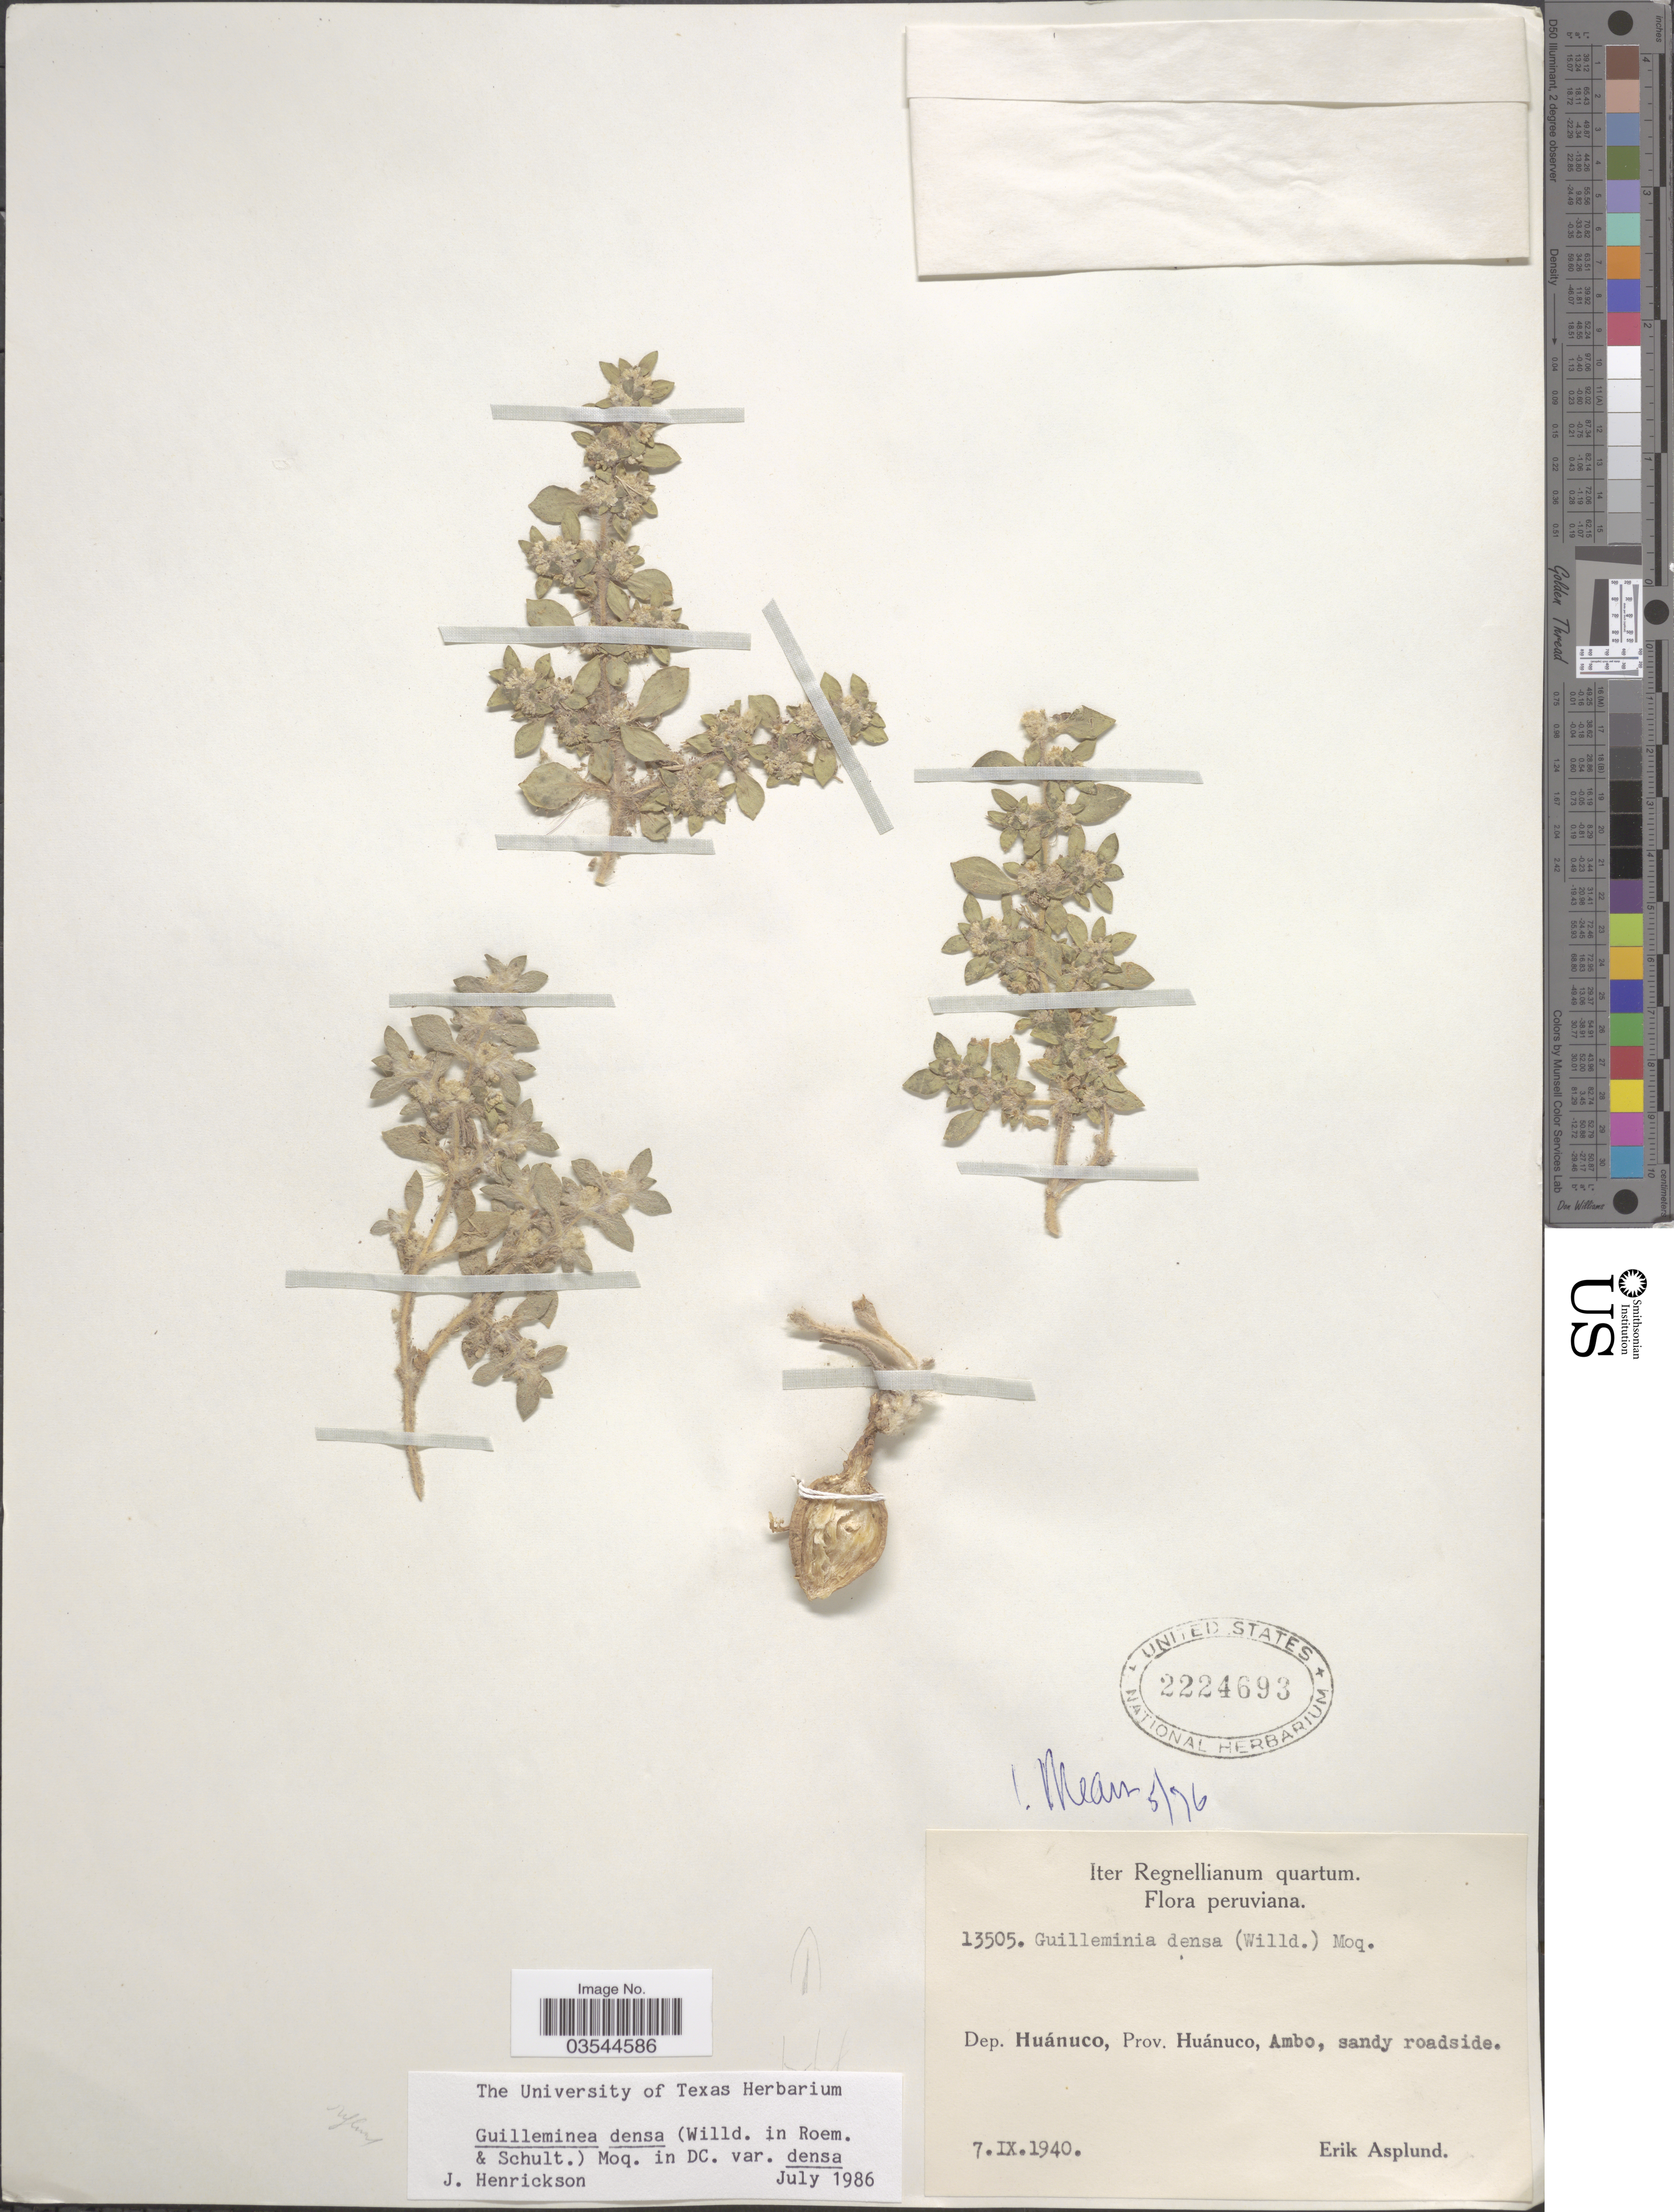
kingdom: Plantae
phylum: Tracheophyta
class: Magnoliopsida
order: Caryophyllales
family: Amaranthaceae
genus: Guilleminea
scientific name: Guilleminea densa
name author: (Humb. & Bonpl. ex Schult.) Moq.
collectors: E. Asplund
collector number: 13505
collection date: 1940-09-07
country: Peru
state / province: Huánuco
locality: Dep. Huánuco, Prov. Huánuco, Ambo.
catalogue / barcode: US 2224693